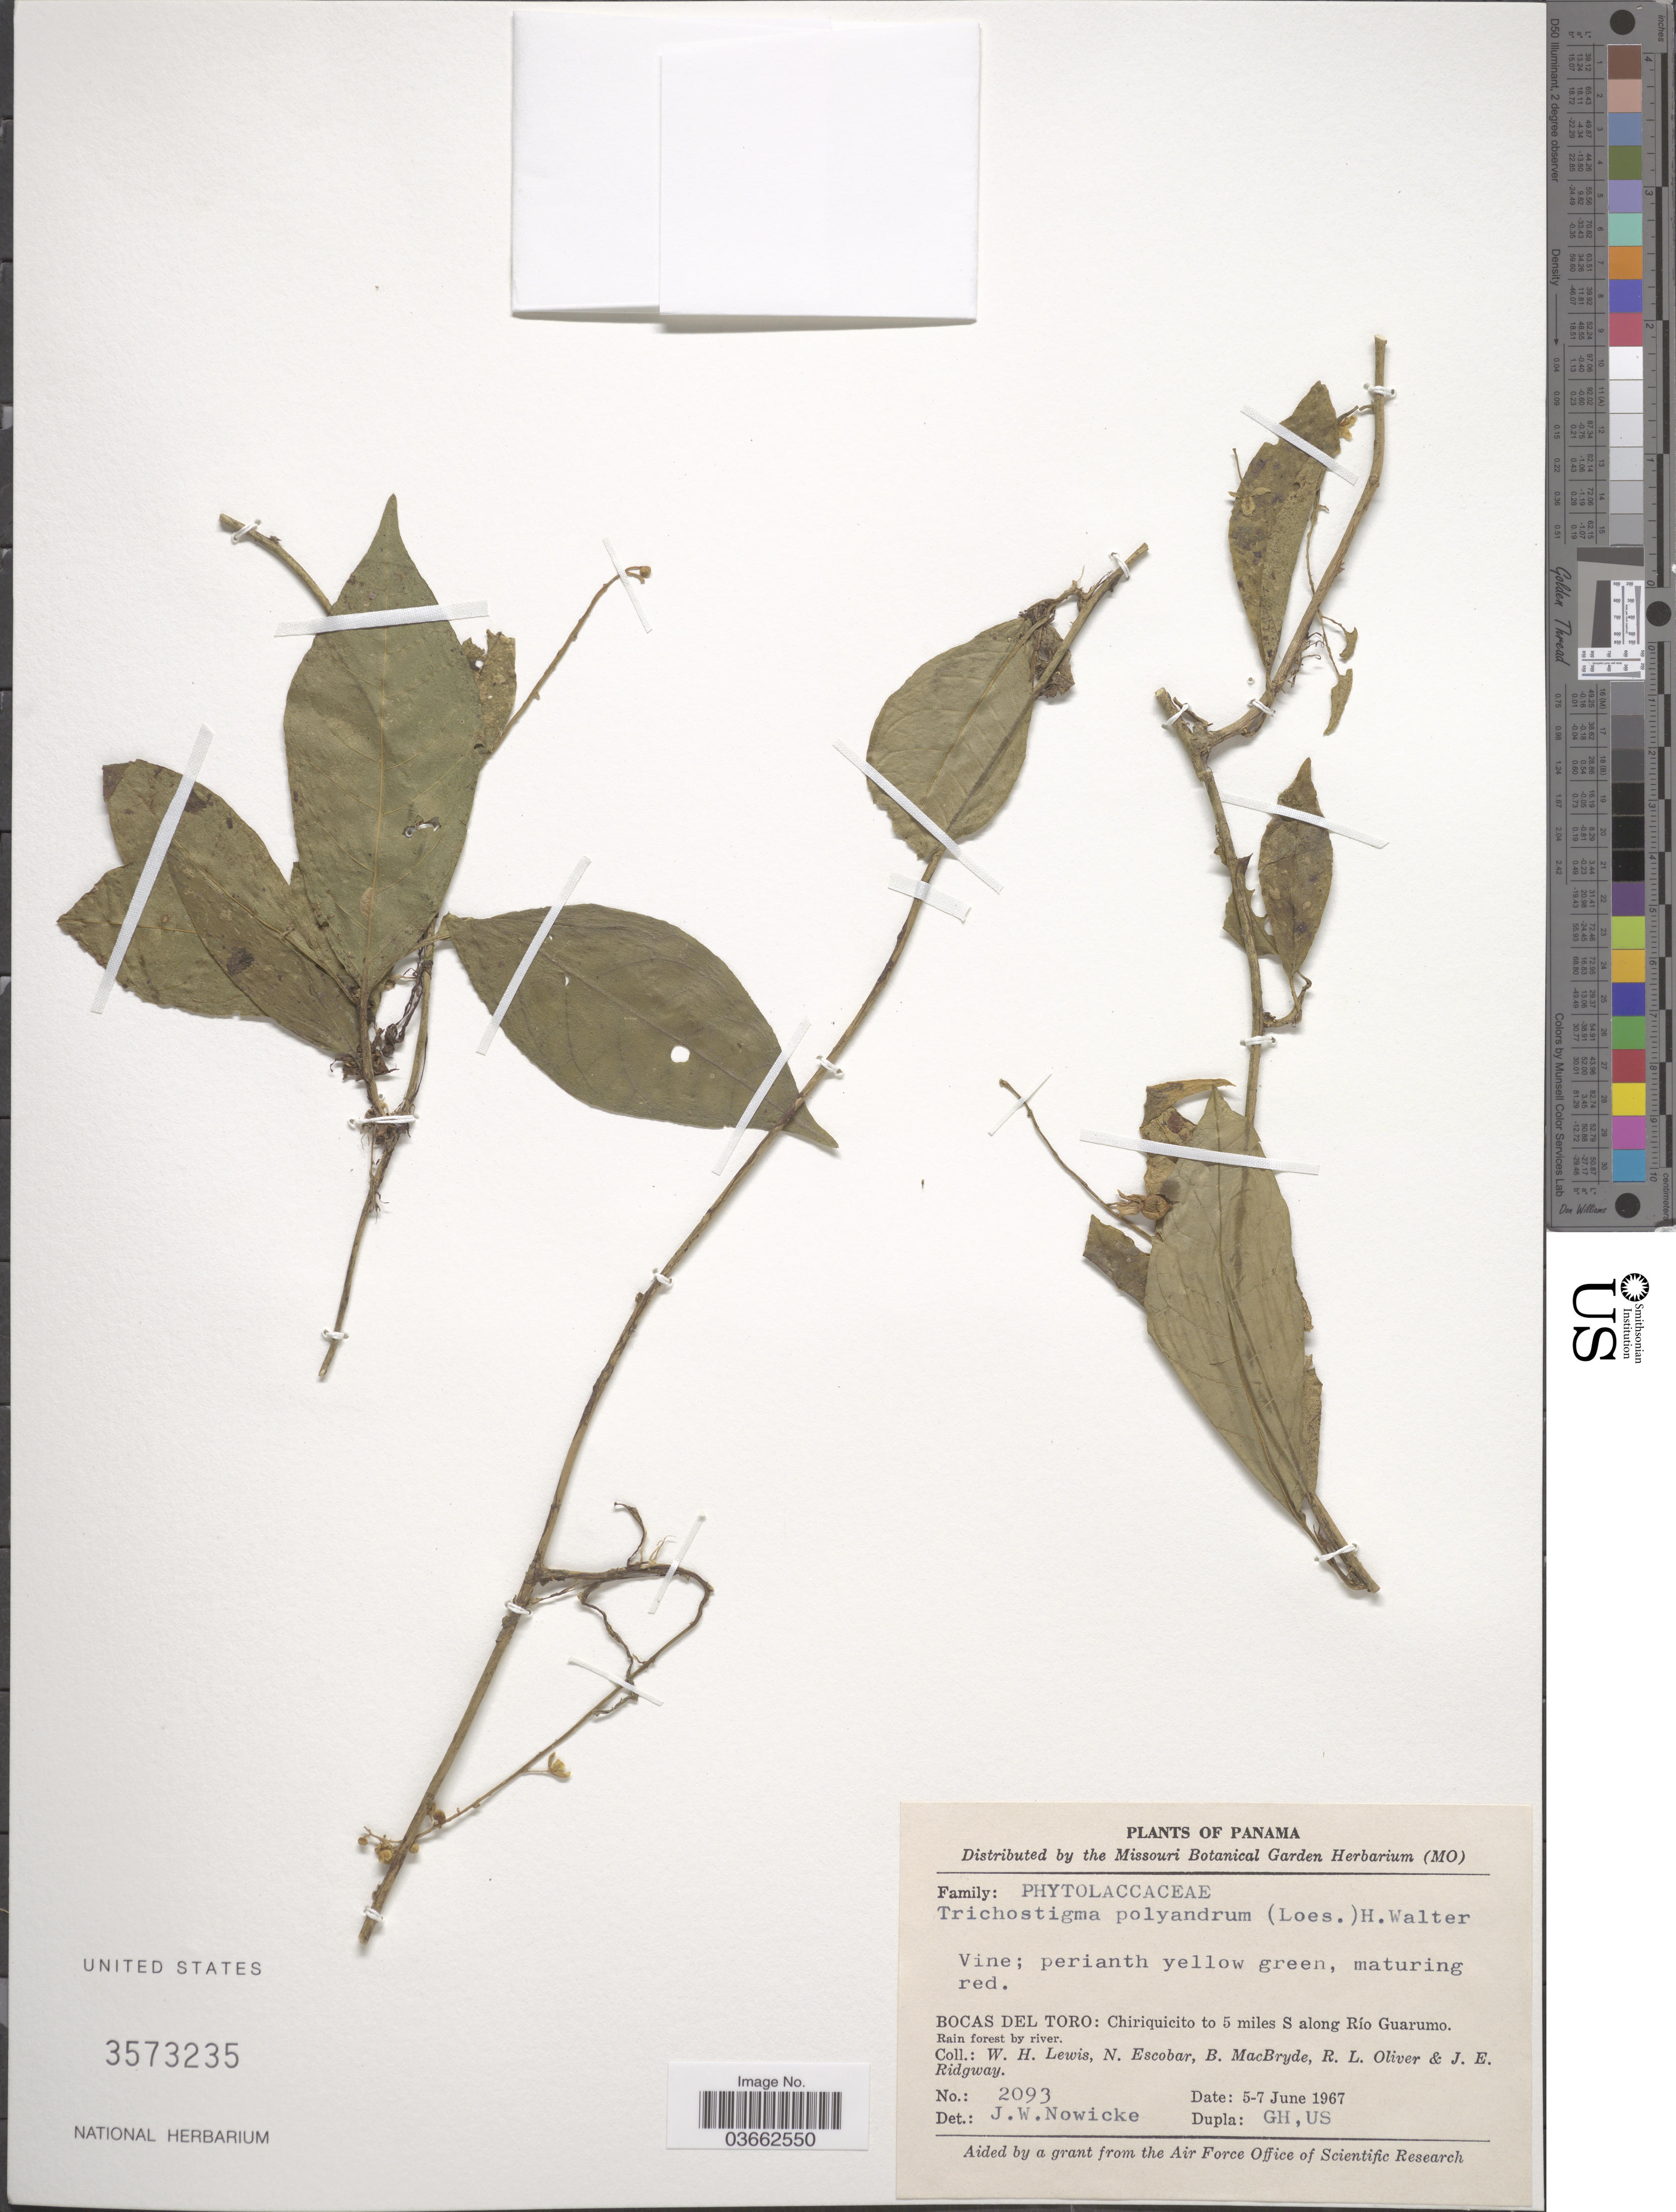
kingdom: Plantae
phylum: Tracheophyta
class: Magnoliopsida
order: Caryophyllales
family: Phytolaccaceae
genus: Trichostigma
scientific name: Trichostigma polyandrum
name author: (Loes.) H. Walter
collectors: W. H. Lewis, N. Escobar, B. MacBryde, R. Oliver & J. Ridgway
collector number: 2093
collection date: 1967-06-05/1967-06-07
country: Panama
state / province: Bocas del Toro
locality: Chiriquicito to 5 miles S along Río Guarumo.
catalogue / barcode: US 3573235